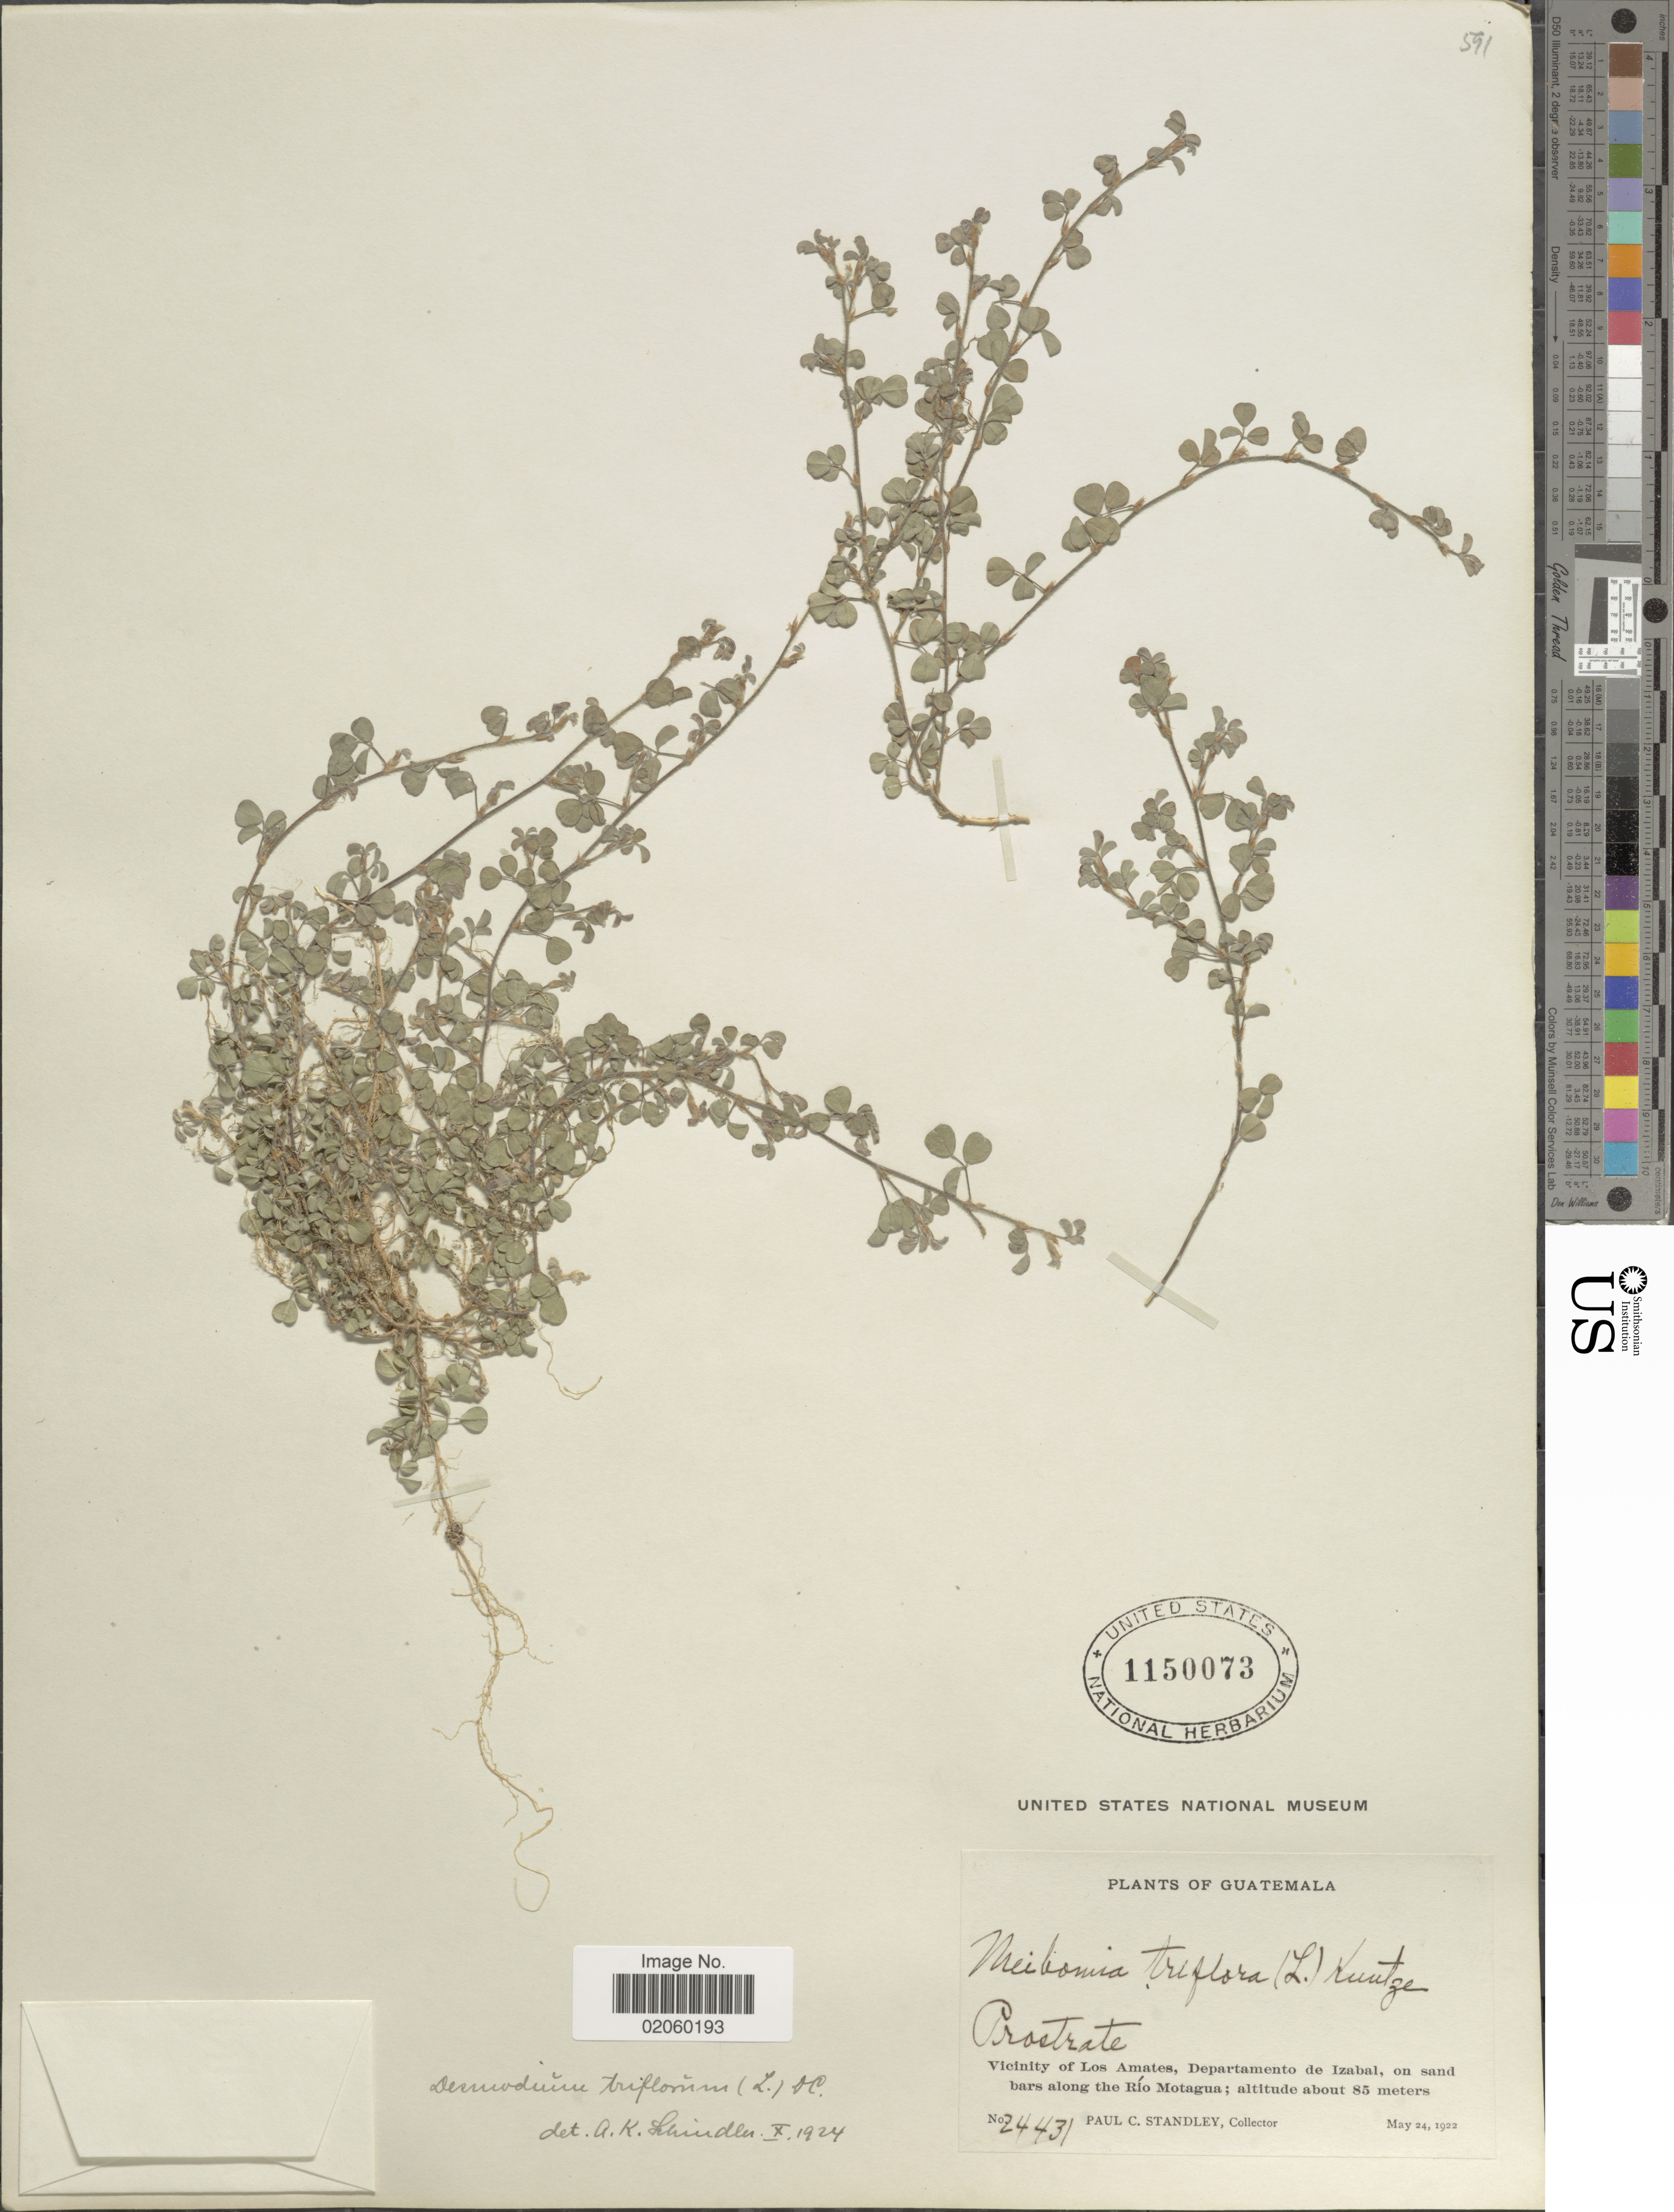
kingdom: Plantae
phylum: Tracheophyta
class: Magnoliopsida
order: Fabales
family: Fabaceae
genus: Grona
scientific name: Grona triflora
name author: (L.) H. Ohashi & K. Ohashi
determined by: Strong, Mark T., (BOT), Smithsonian Institution - National Museum of Natural History (UNITED STATES)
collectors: P. C. Standley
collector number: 24431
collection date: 1922-05-24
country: Guatemala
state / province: Izabal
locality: Vicinity of Los Amates, on sand bars along the Rio Motagua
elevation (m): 85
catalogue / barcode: US 1150073